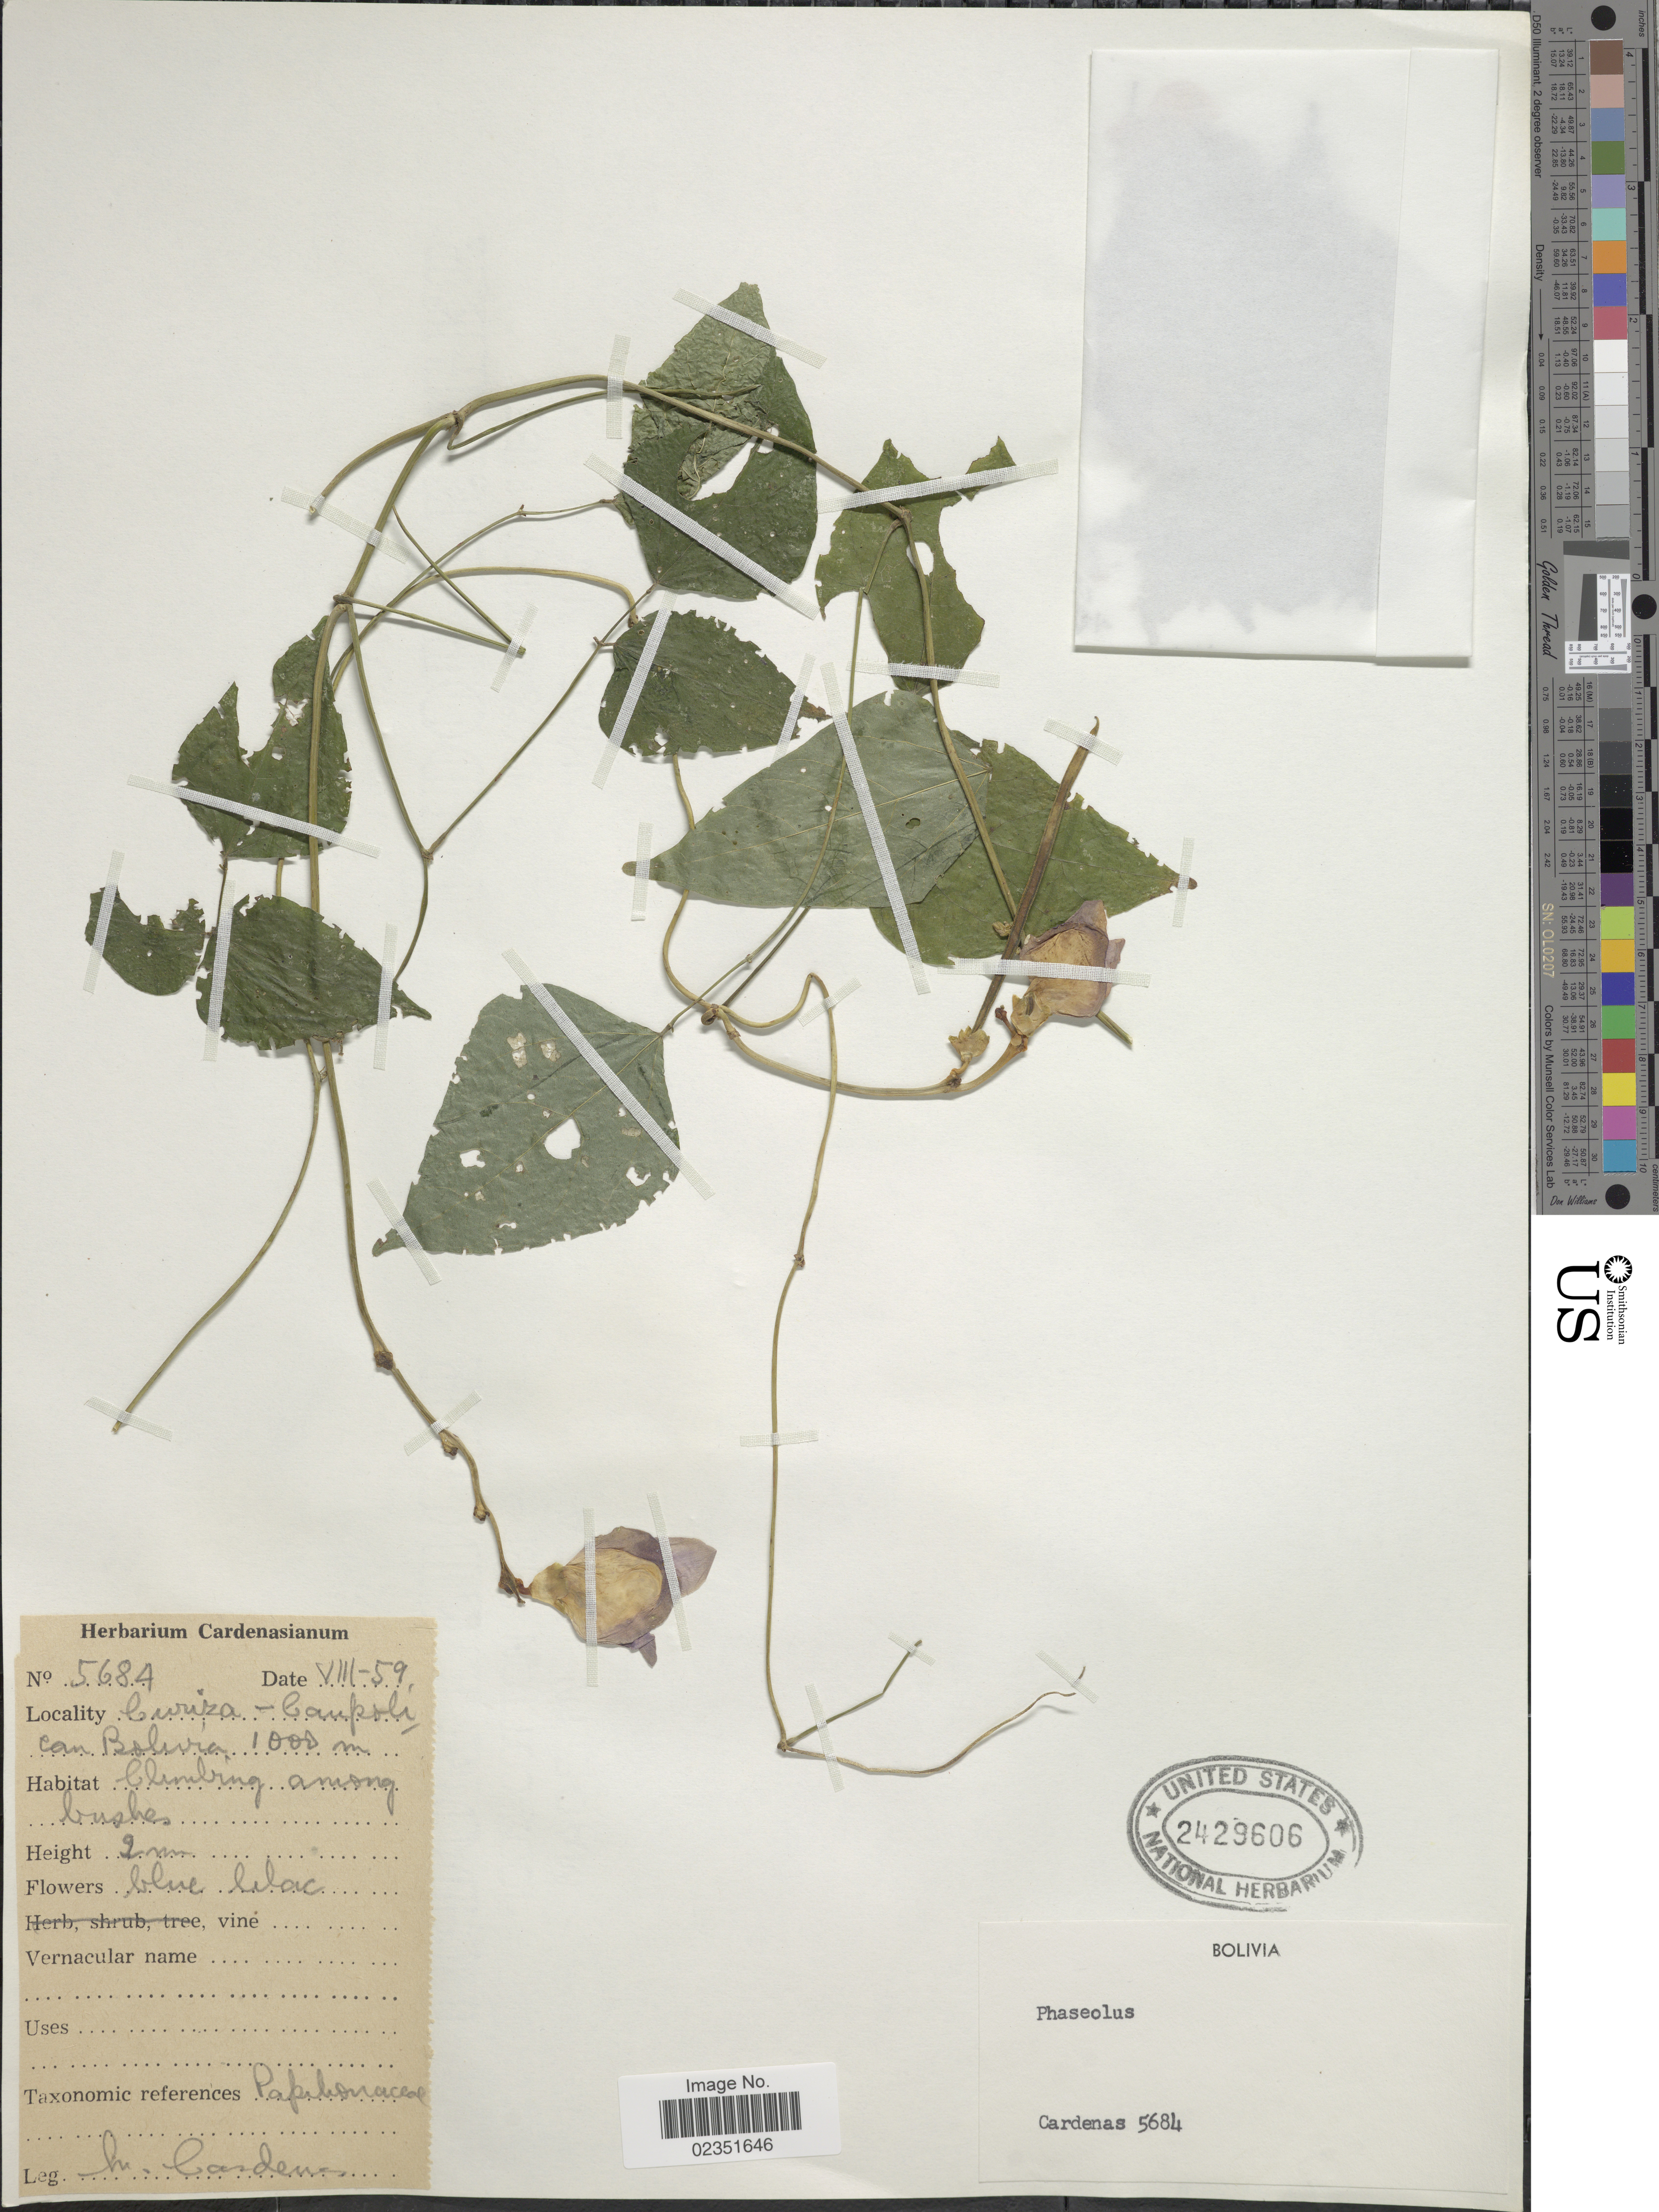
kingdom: Plantae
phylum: Tracheophyta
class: Magnoliopsida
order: Fabales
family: Fabaceae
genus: Phaseolus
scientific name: Phaseolus sp.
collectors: M. Cárdenas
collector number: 5684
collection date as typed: Transcribed d/m/y: /8/59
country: Bolivia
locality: Curiza - Campolican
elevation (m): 1000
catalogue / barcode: US 2429606